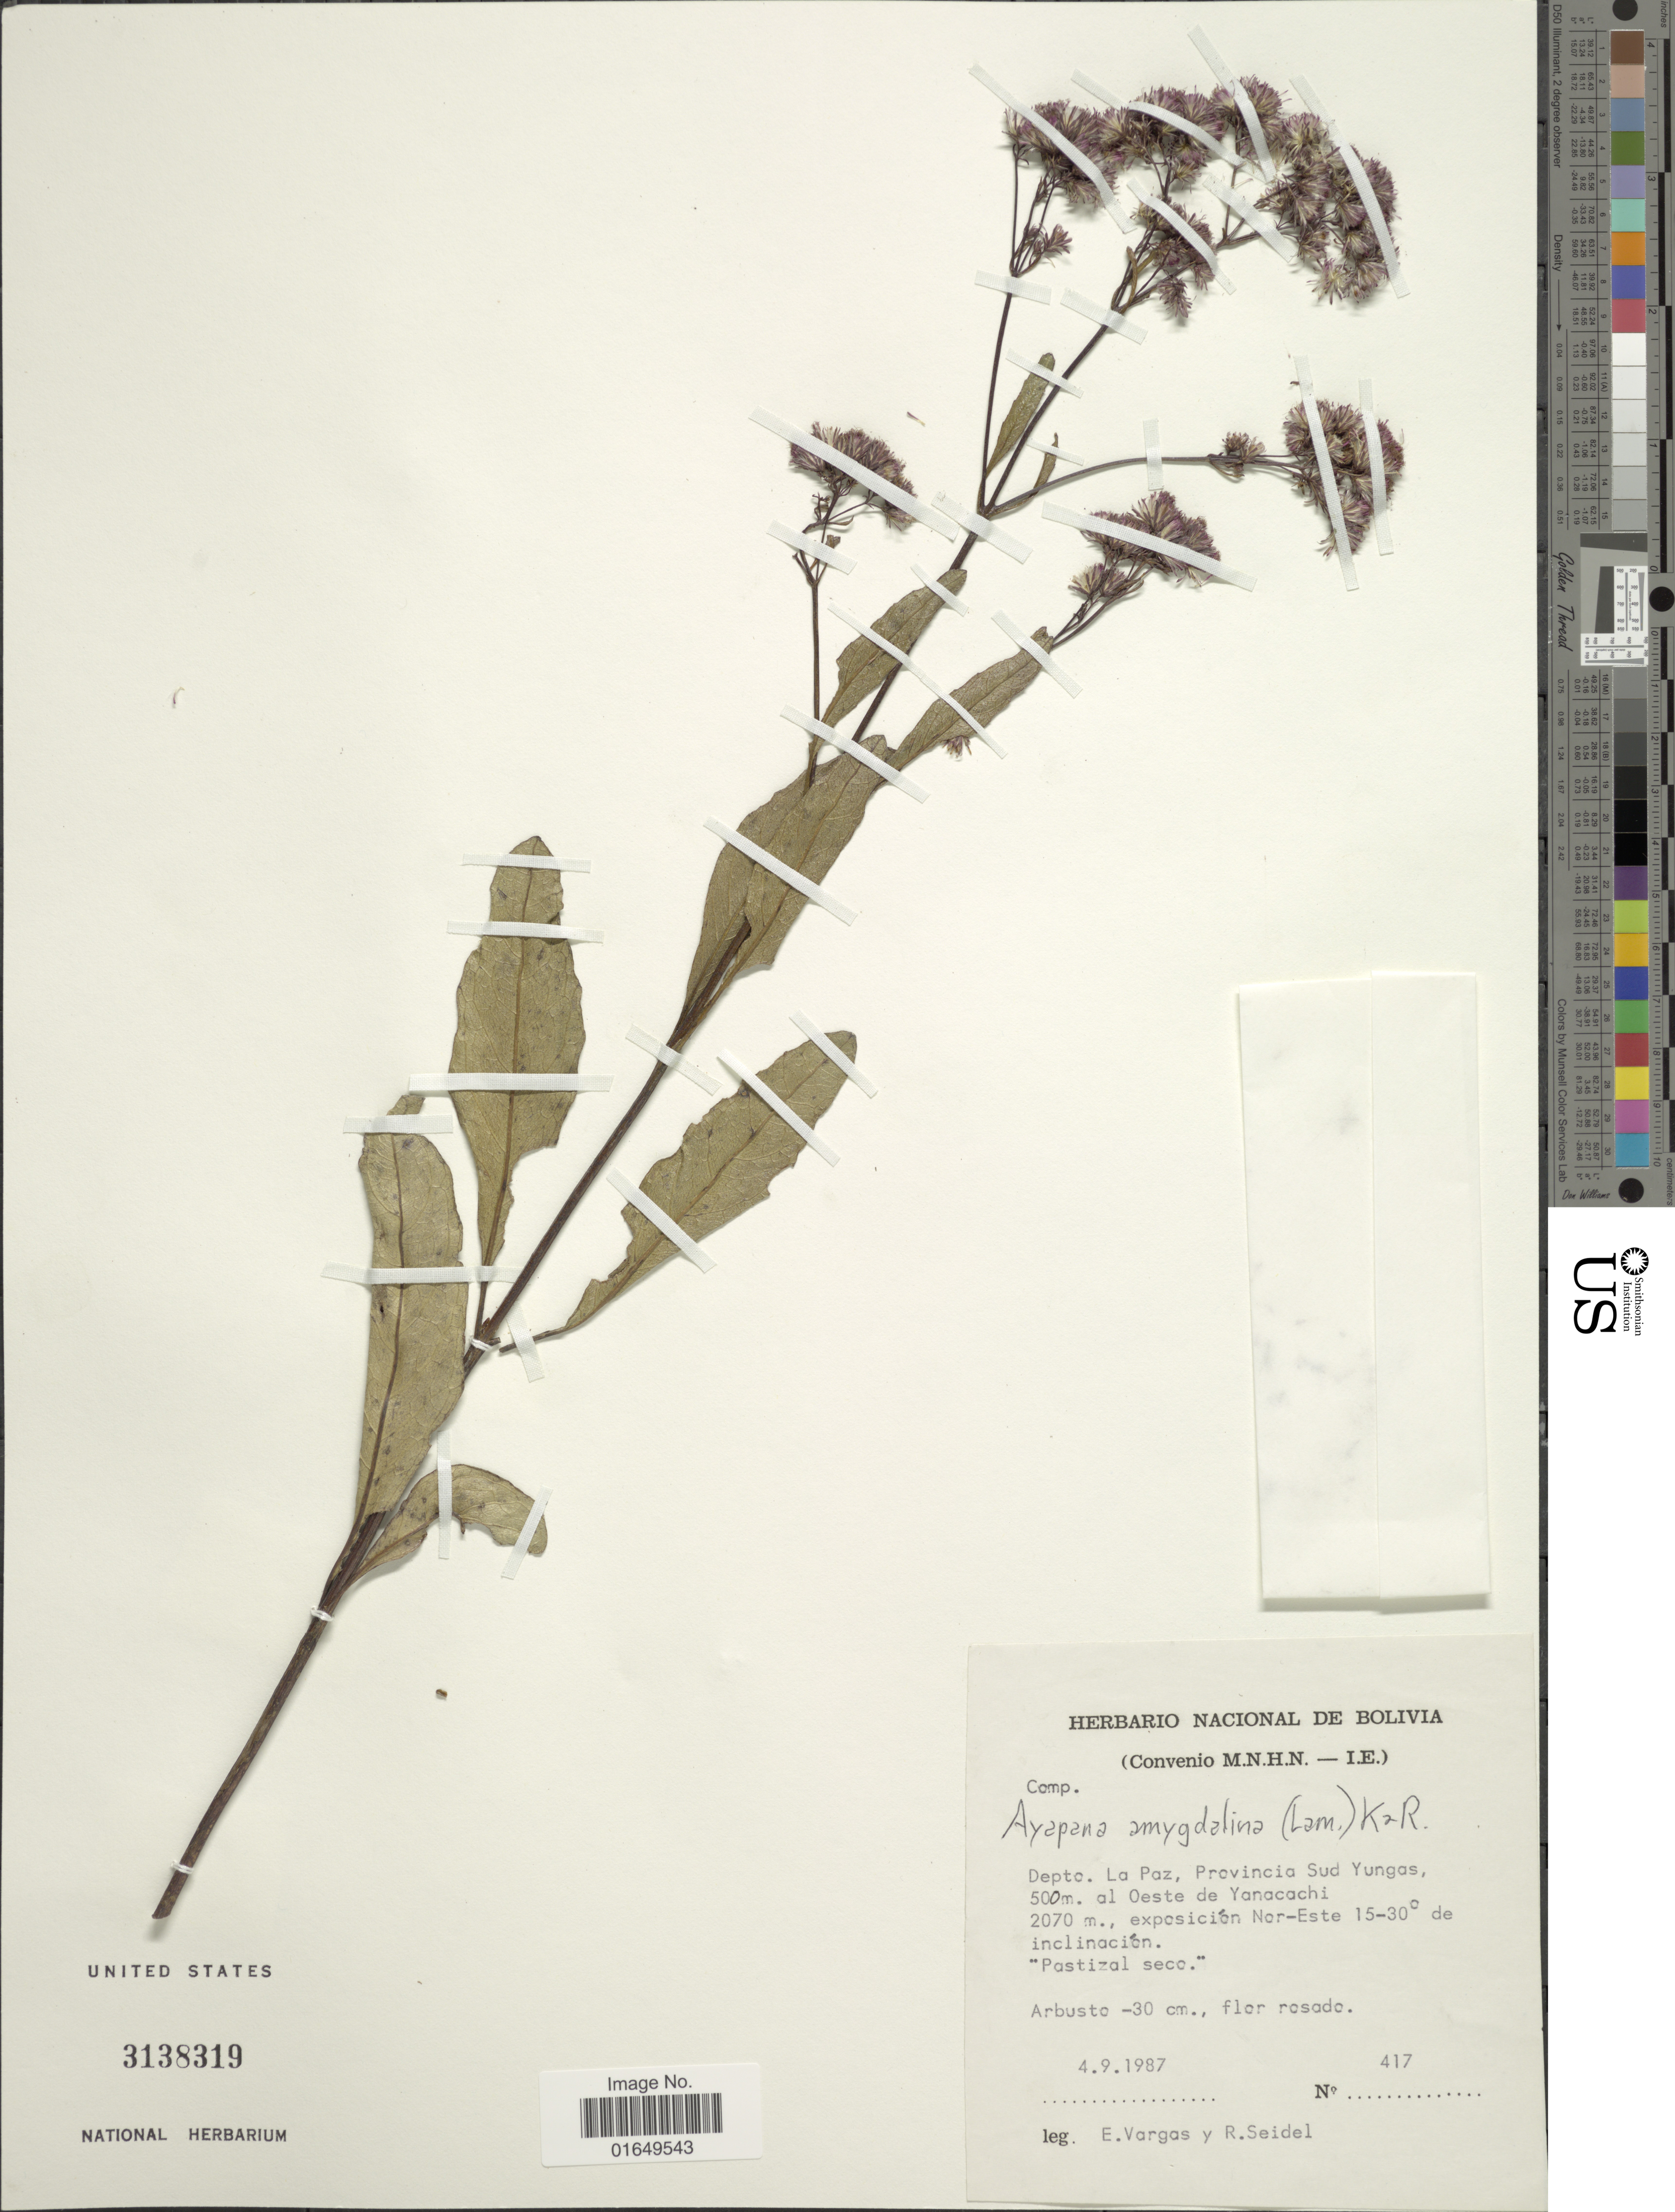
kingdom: Plantae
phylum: Tracheophyta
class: Magnoliopsida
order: Asterales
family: Asteraceae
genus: Ayapana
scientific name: Ayapana amygdalina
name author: (Lam.) R.M. King & H. Rob.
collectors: E. Vargas & R. Seidel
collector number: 417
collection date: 1987-09-04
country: Bolivia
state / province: La Paz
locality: Provincia Sud Yungas, al Oeste de Yanacachi, exposición de inclinación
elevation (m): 500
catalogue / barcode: US 3138319